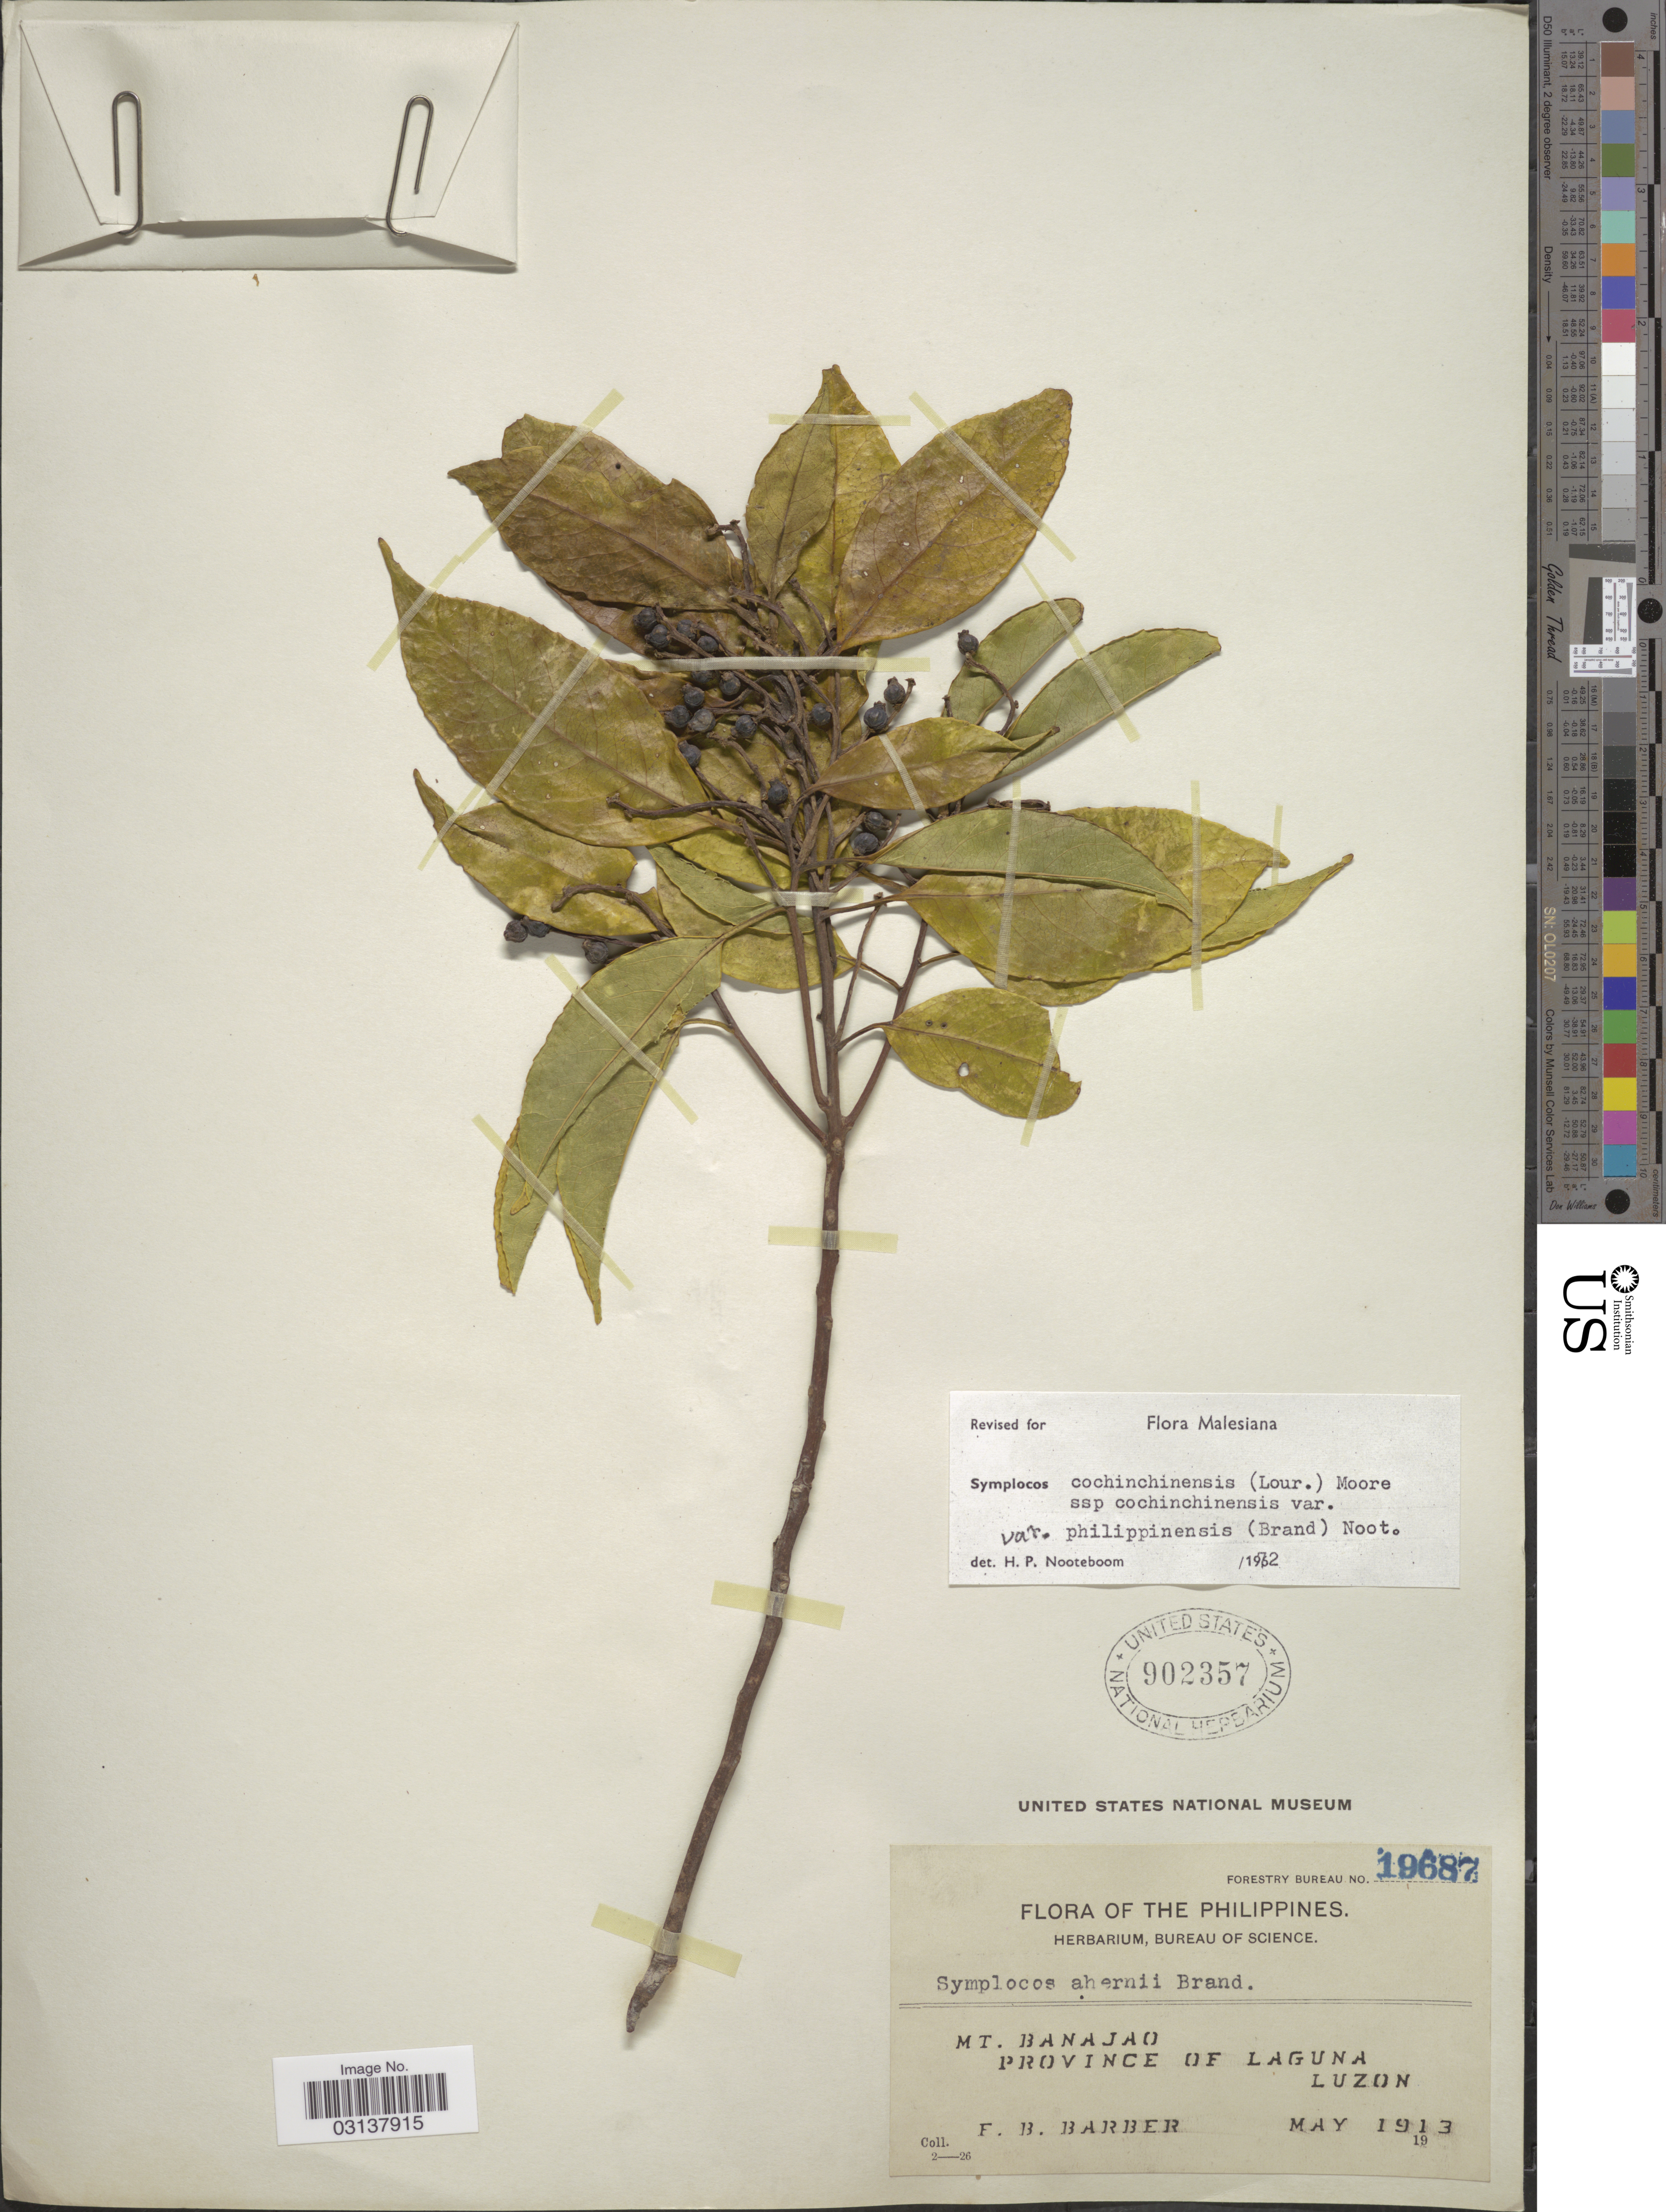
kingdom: Plantae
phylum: Tracheophyta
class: Magnoliopsida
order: Ericales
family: Symplocaceae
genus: Symplocos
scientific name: Symplocos cochinchinensis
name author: (Lour.) S. Moore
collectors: F. Barber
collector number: Forestry Bureau 19687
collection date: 1913-05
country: Philippines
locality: The Philippines. Mt. Banajao. Province of Laguna Luzon.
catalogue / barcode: US 902357